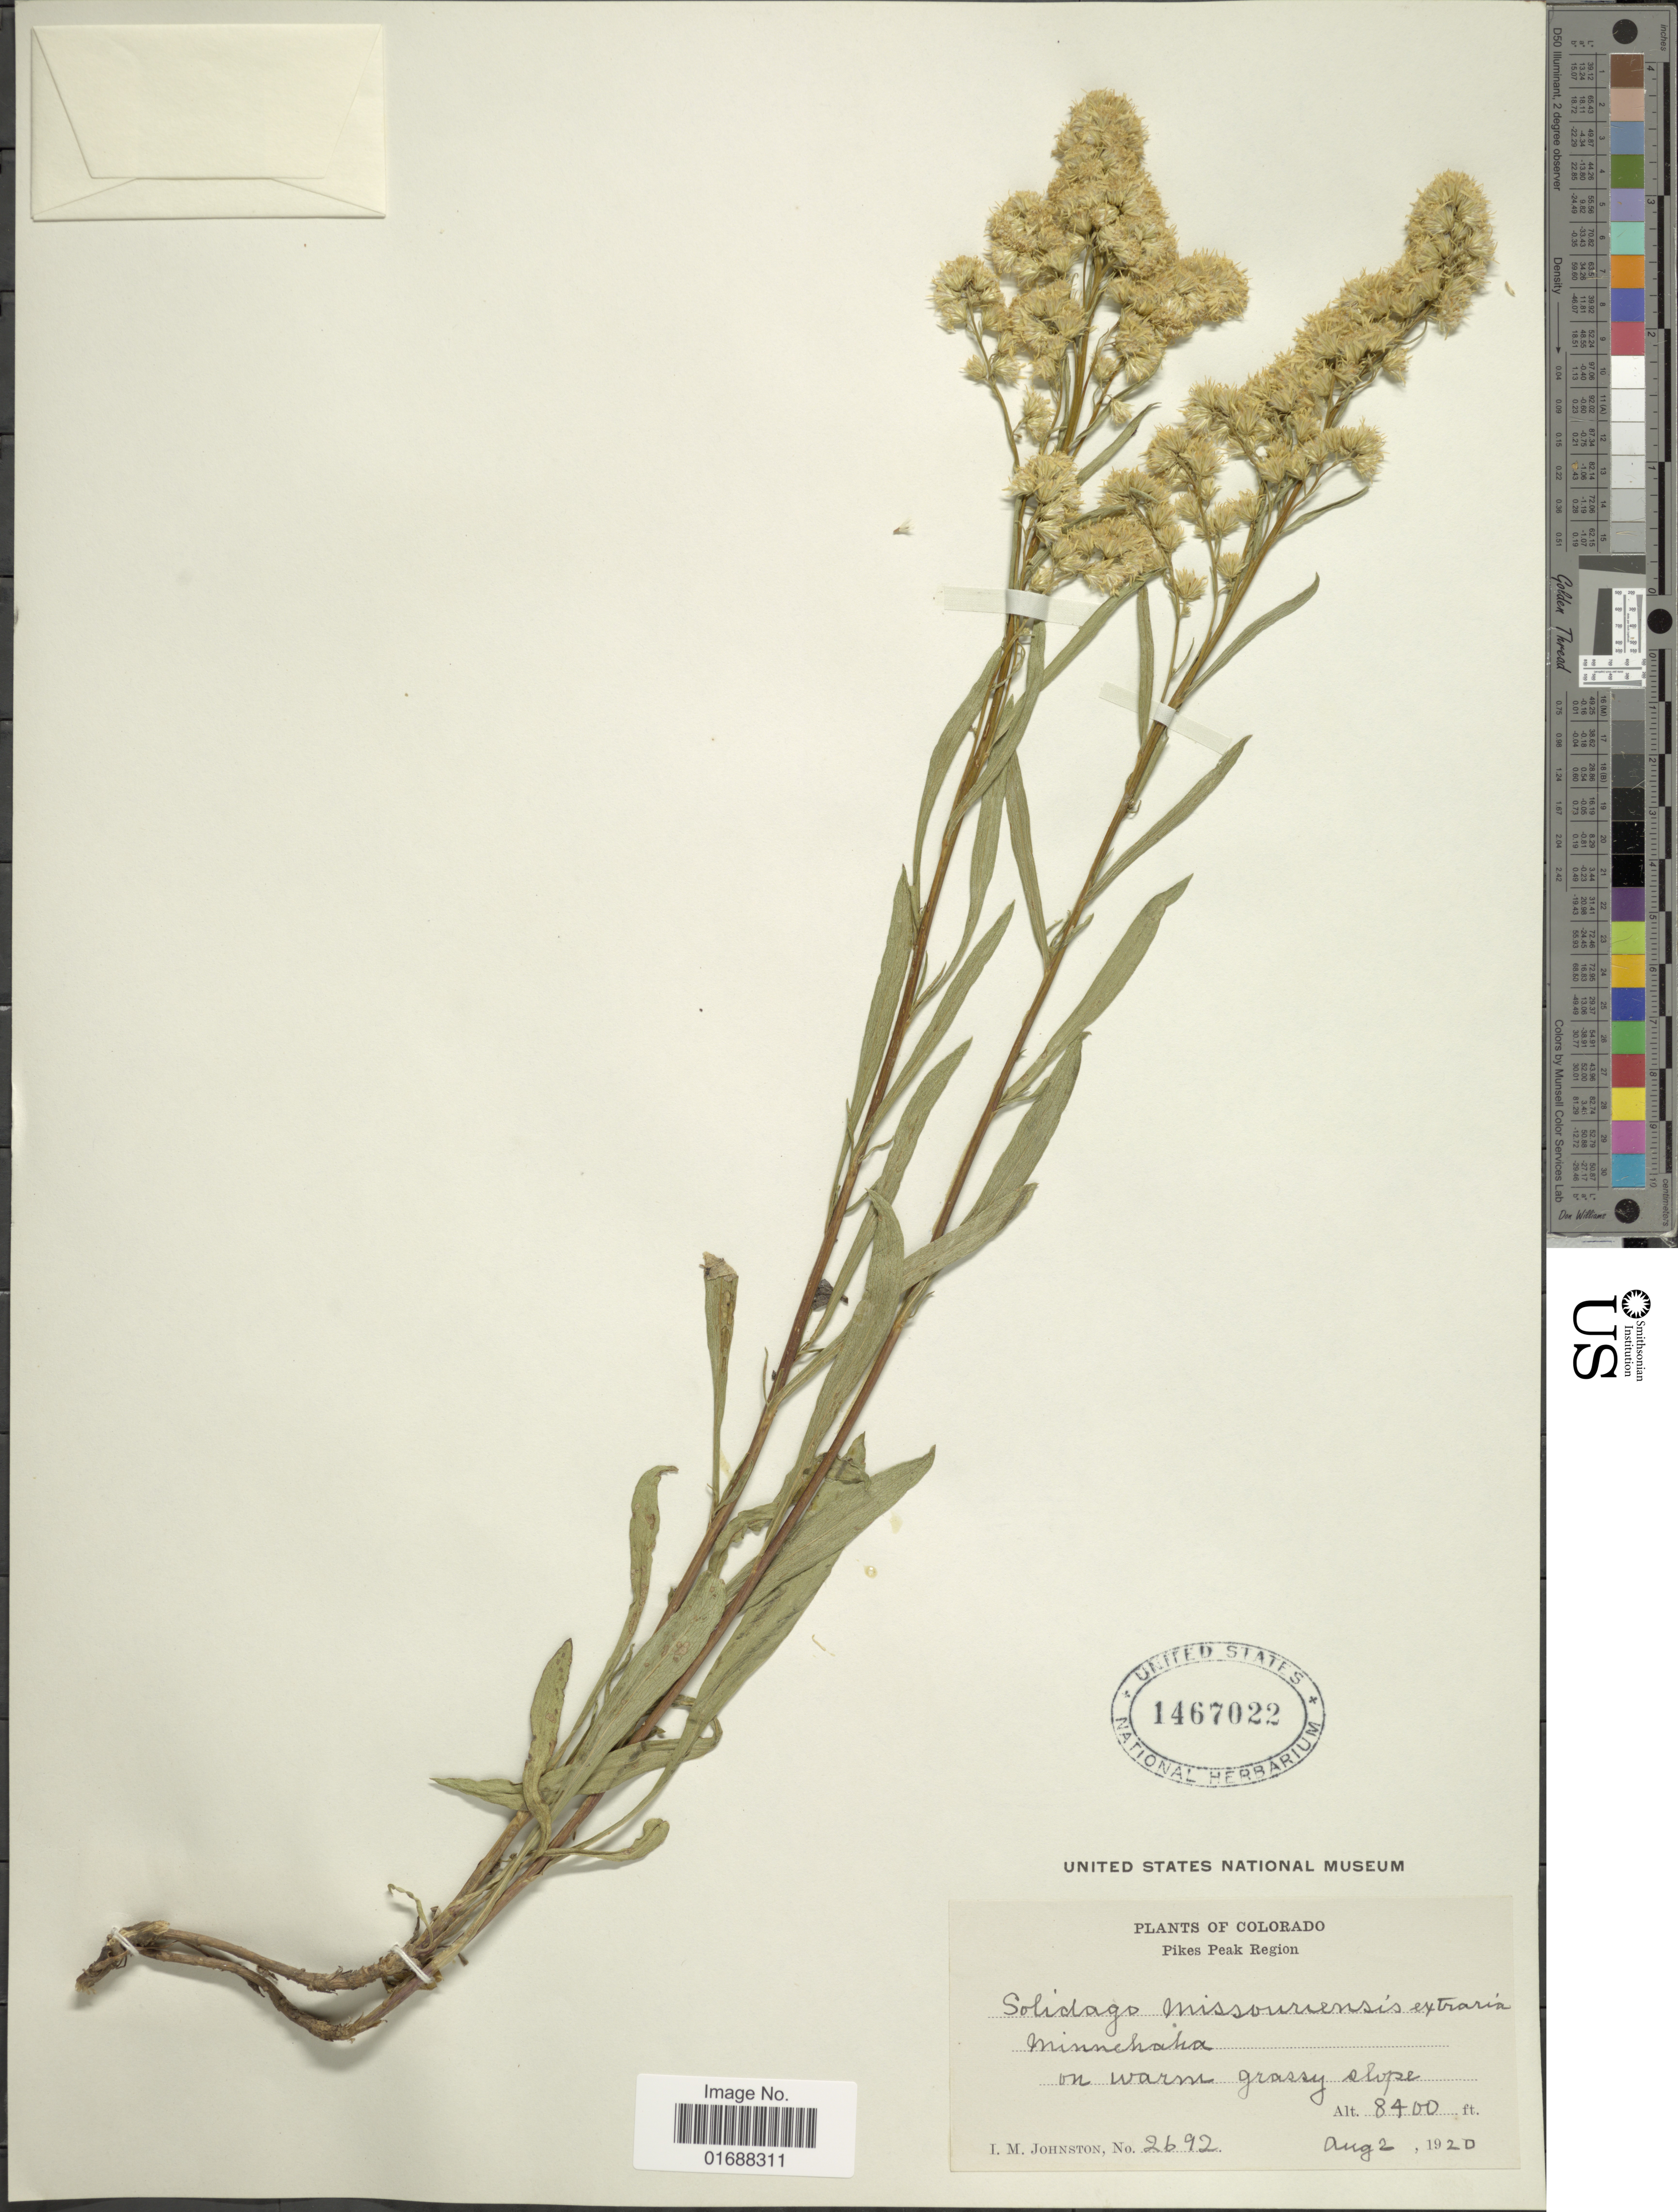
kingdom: Plantae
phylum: Tracheophyta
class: Magnoliopsida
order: Asterales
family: Asteraceae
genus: Solidago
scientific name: Solidago missouriensis var. missouriensis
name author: Nutt.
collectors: I.M. Johnston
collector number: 2692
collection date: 1920-08-02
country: United States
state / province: Colorado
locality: Colorado, Pikes Peak Region.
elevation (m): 2560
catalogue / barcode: US 1467022